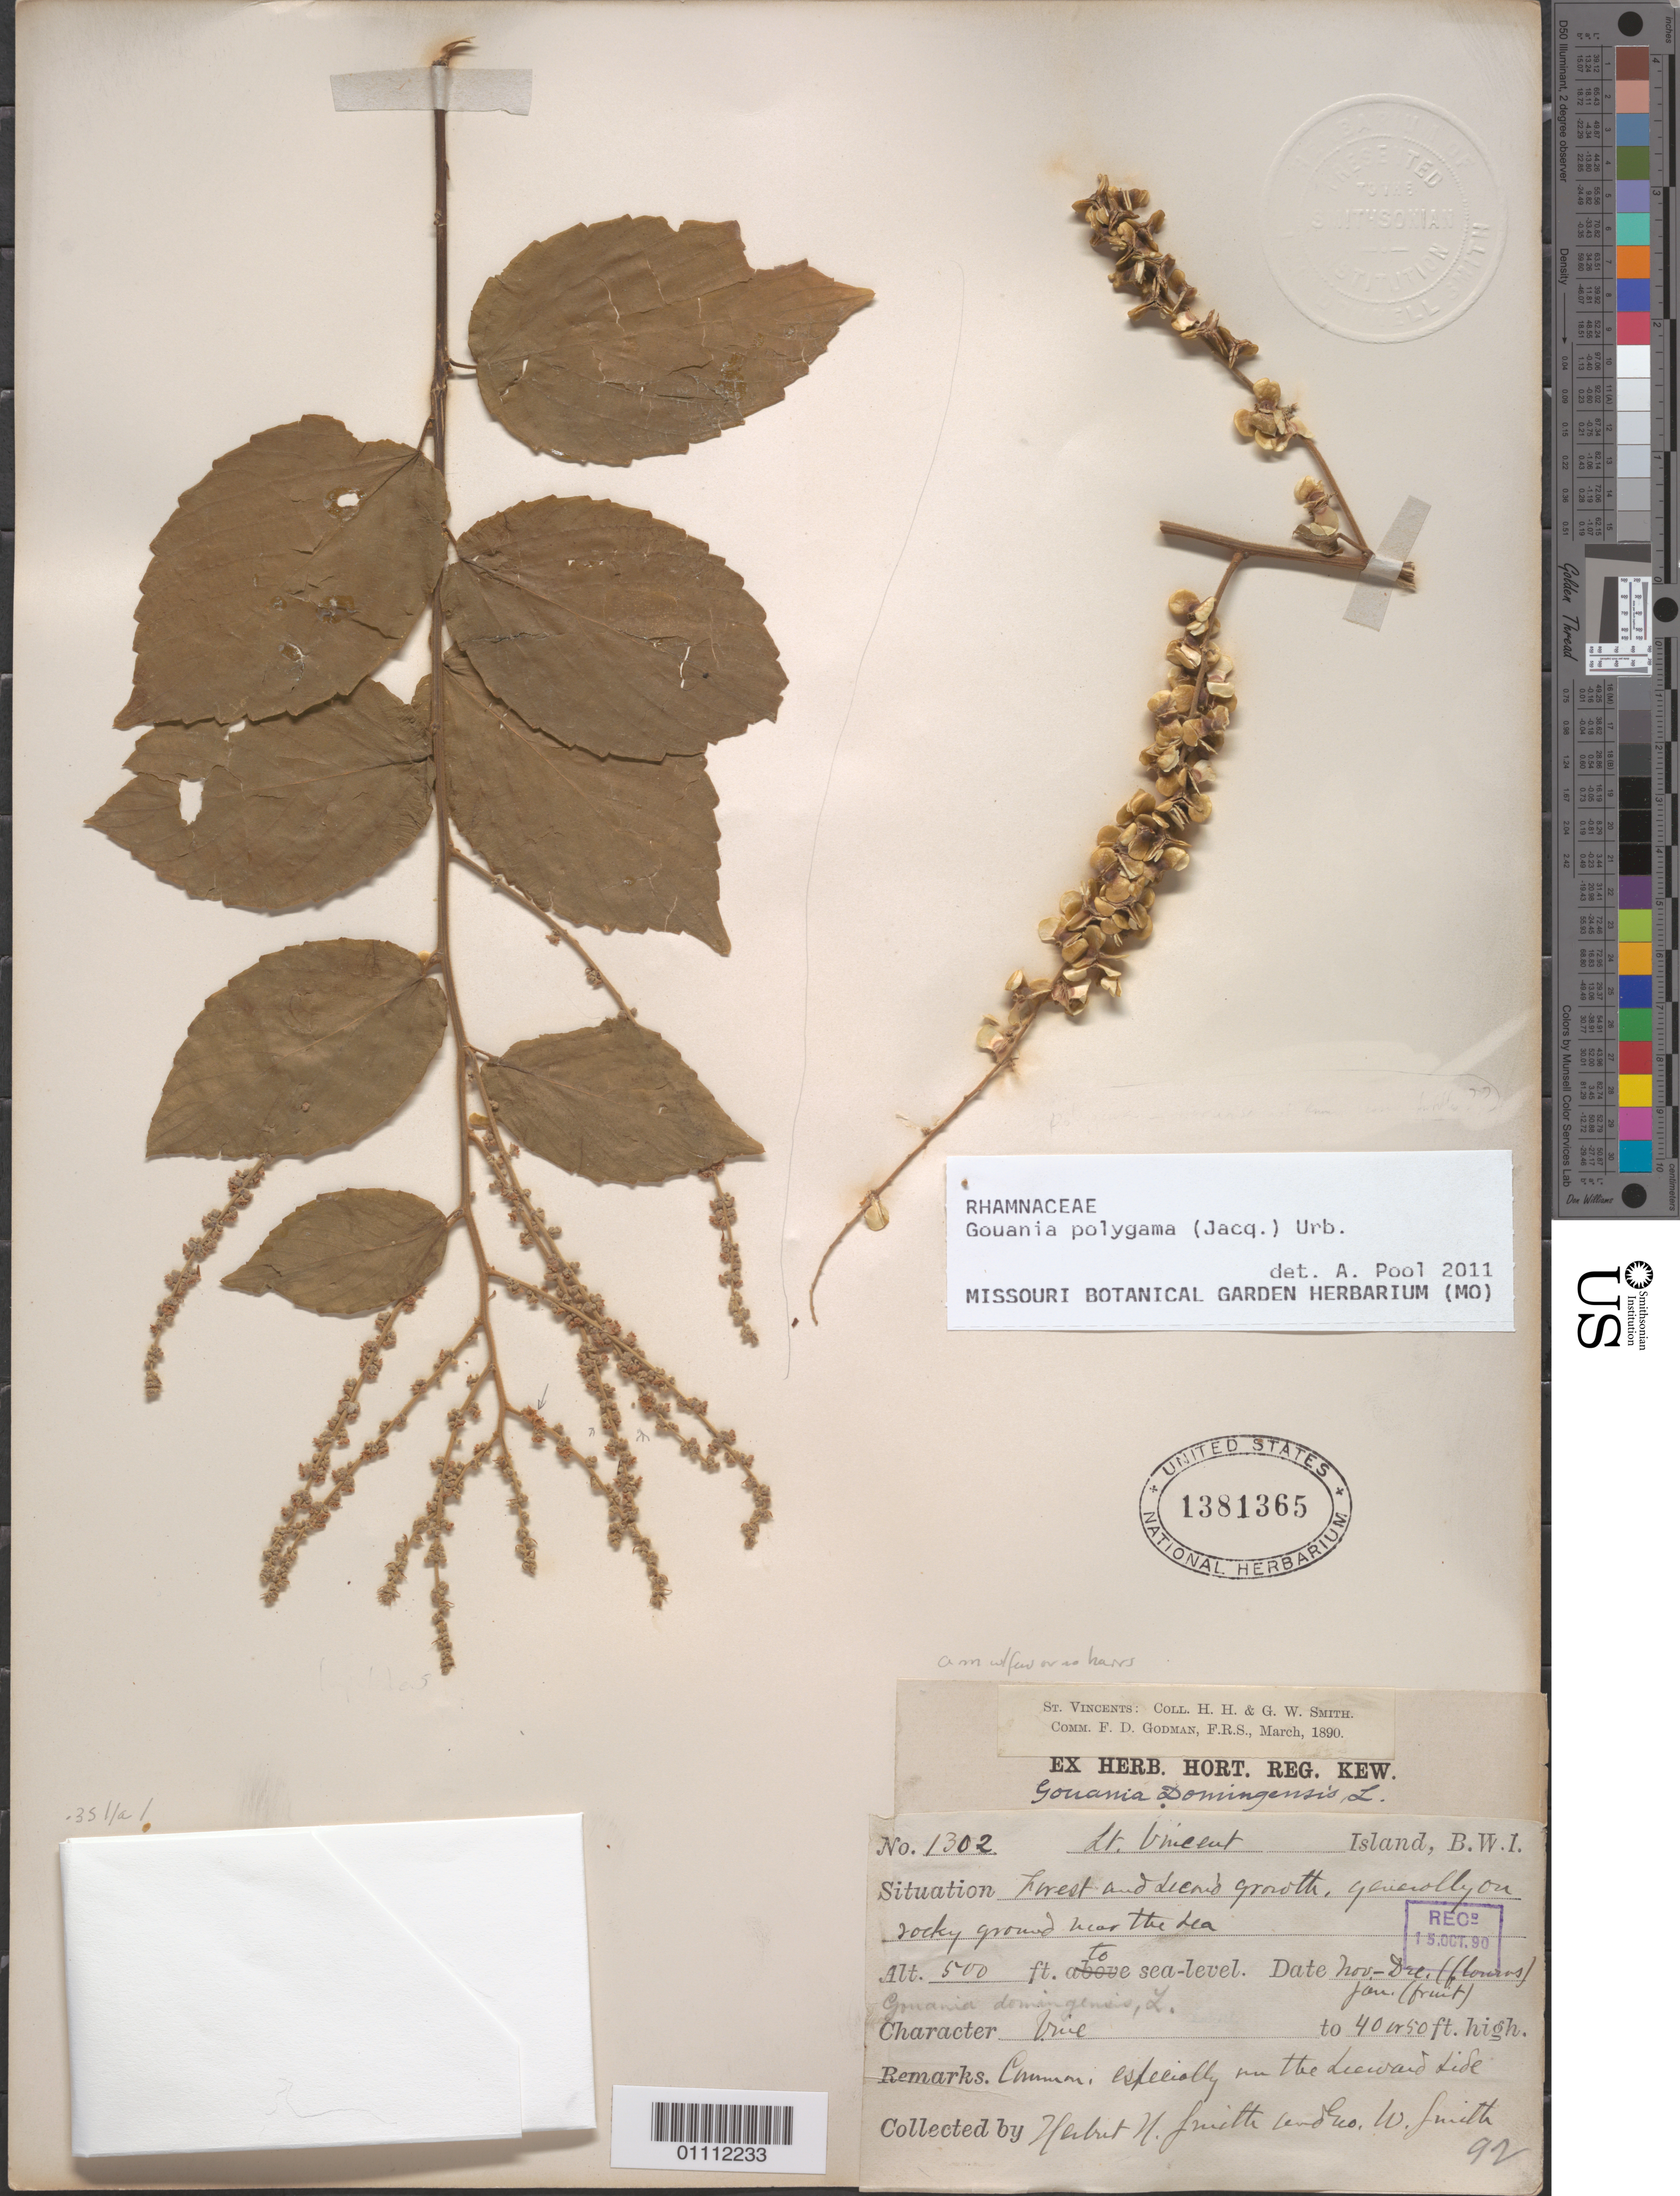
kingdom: Plantae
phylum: Tracheophyta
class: Magnoliopsida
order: Rosales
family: Rhamnaceae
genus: Gouania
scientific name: Gouania polygama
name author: (Jacq.) Urb.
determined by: Pool, A., (MO), Missouri Botanical Garden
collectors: H. H. Smith & G. Smith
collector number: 1302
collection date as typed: Nov 1890 to -- Jan 1891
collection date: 1890-11/1891-01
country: St. Vincent - Grenadines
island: St. Vincent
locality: Leeward side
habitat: Forest and [illegible] growth, generally on rocky ground near the sea. Common, especially on the leeward side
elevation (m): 0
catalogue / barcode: US 1381365